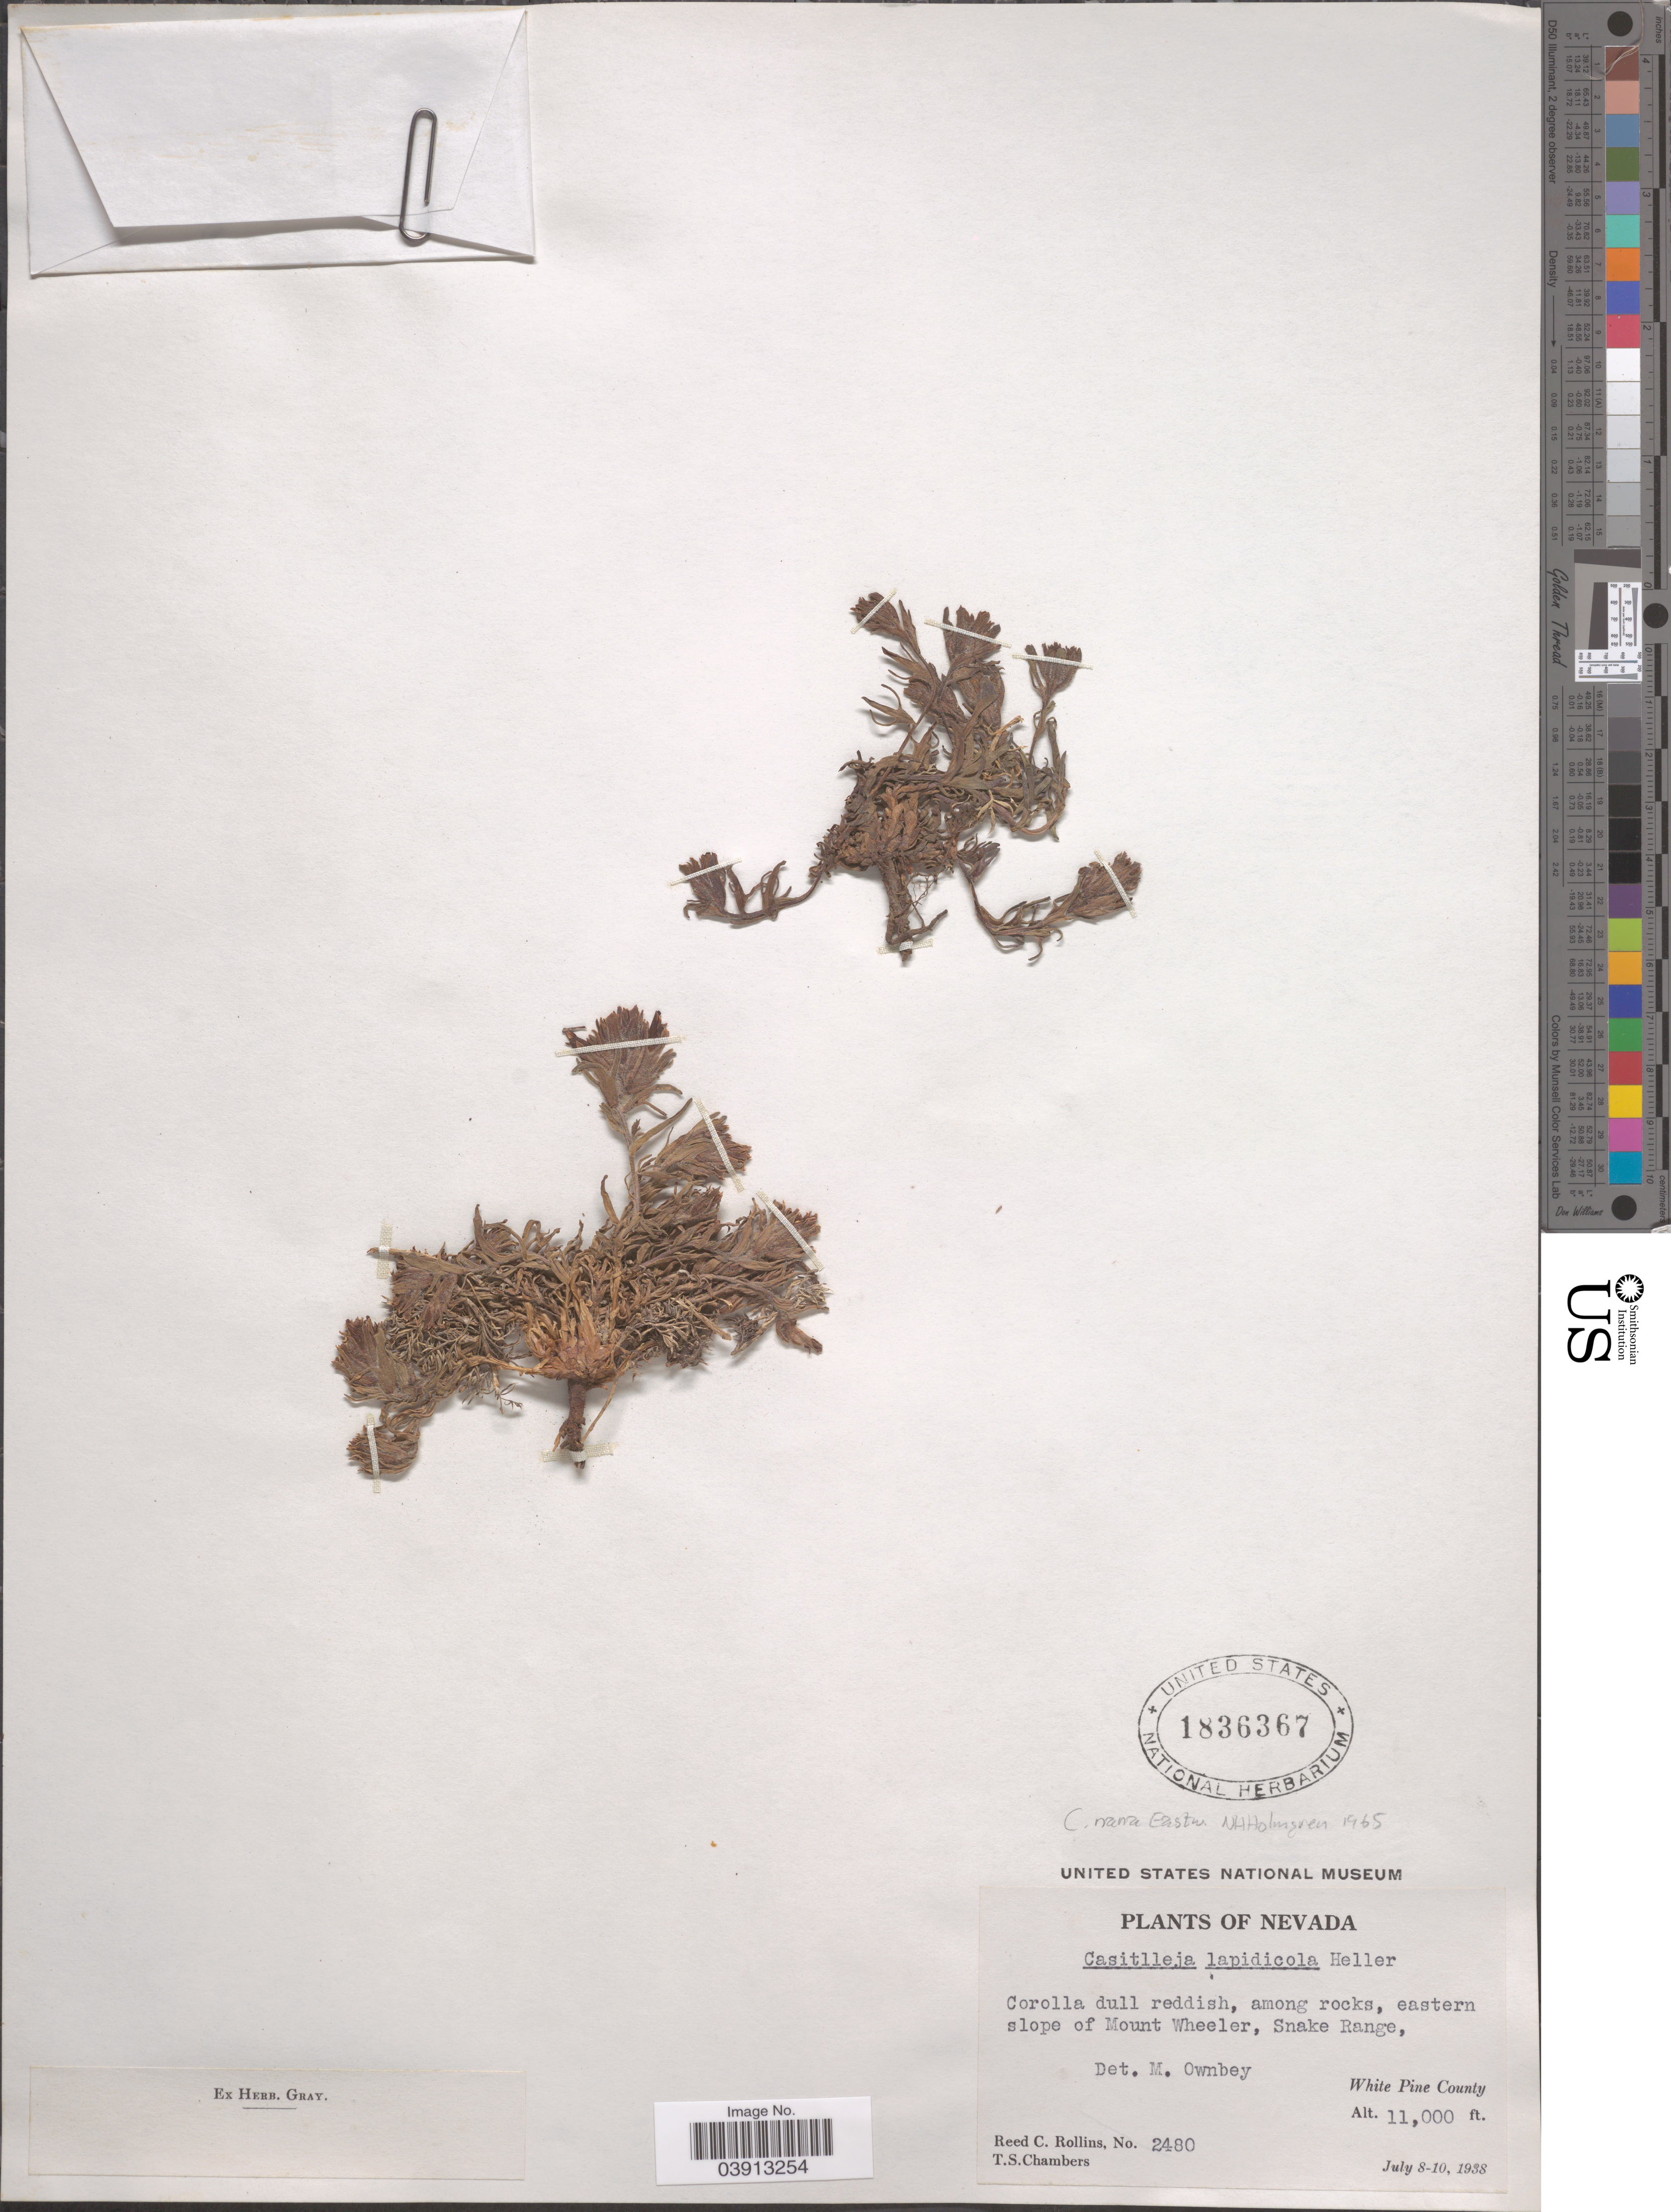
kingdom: Plantae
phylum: Tracheophyta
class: Magnoliopsida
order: Lamiales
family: Orobanchaceae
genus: Castilleja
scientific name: Castilleja nana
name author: Eastw.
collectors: R. C. Rollins & T. Chambers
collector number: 2480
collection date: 1938-07-08/1938-07-10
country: United States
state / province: Nevada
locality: Eastern slope of Mount Wheeler, Snake Range, White Pine County.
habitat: among rocks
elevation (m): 3353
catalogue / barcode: US 1836367